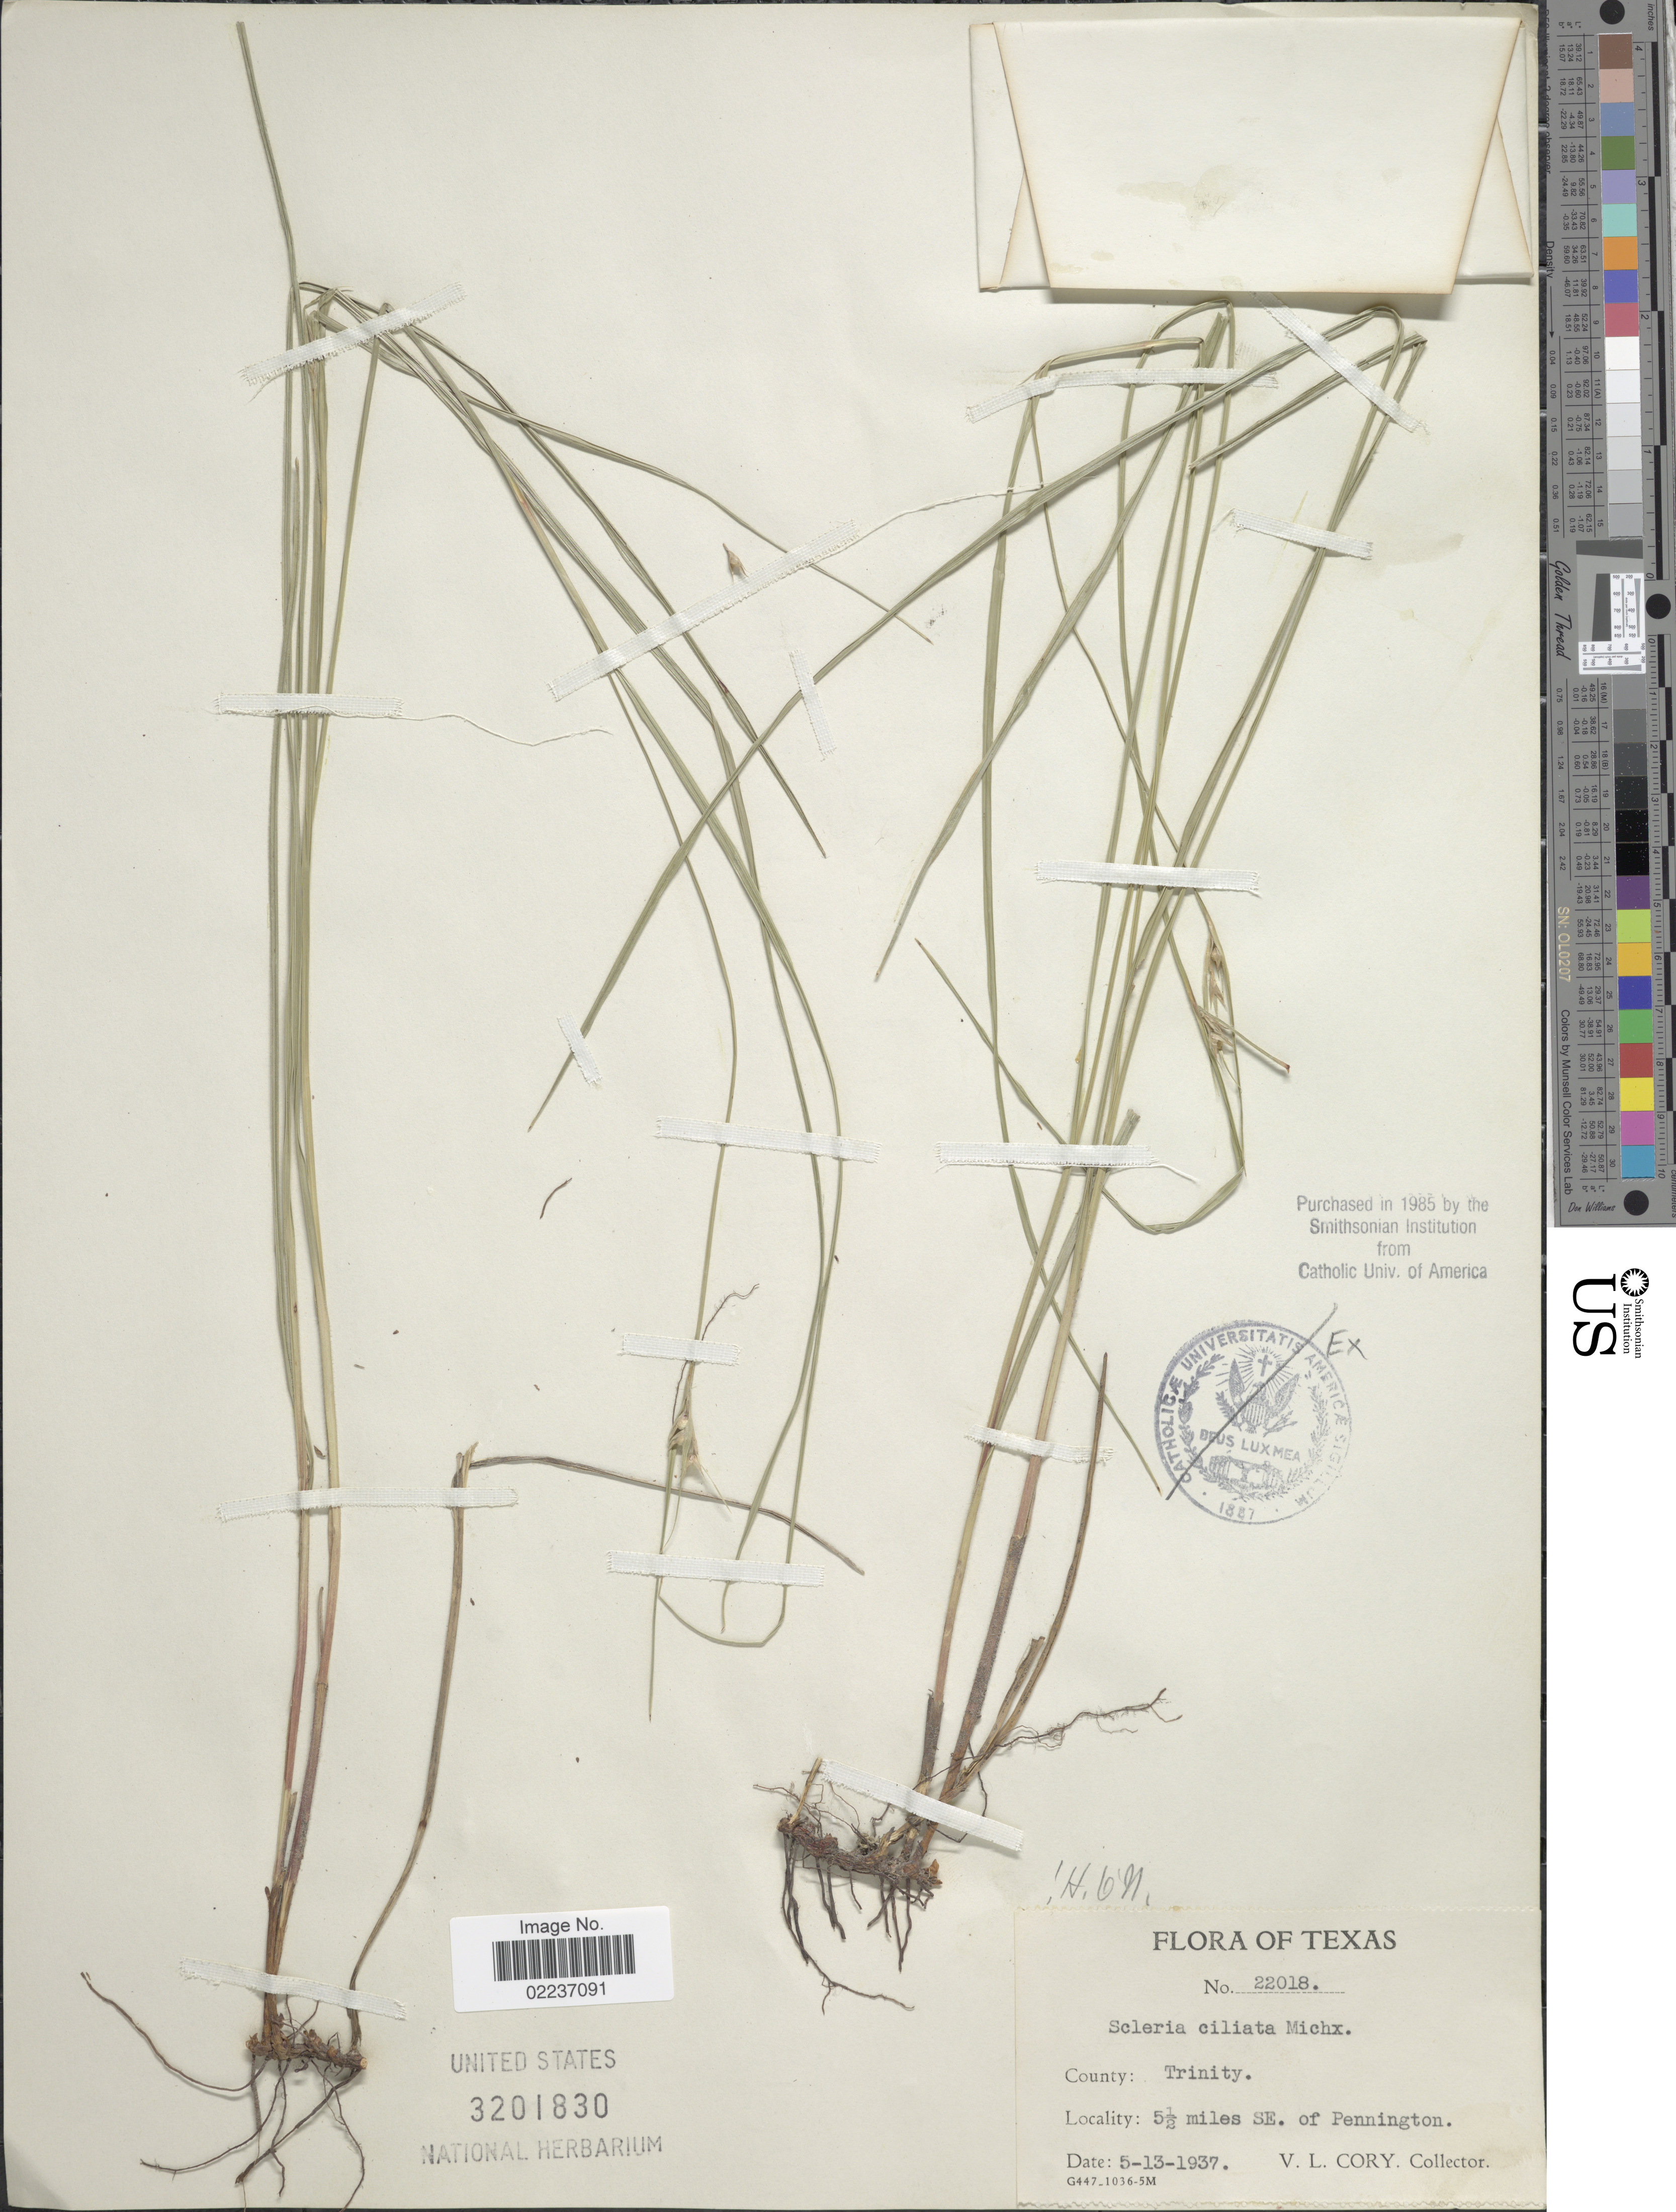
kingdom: Plantae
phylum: Tracheophyta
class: Liliopsida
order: Poales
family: Cyperaceae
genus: Scleria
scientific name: Scleria ciliata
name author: Michx.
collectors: V. Cory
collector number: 22018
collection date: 1937-05-13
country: United States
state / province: Texas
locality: County: Trinity, 51/2 miles SE. of Pennington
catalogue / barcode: US 3201830